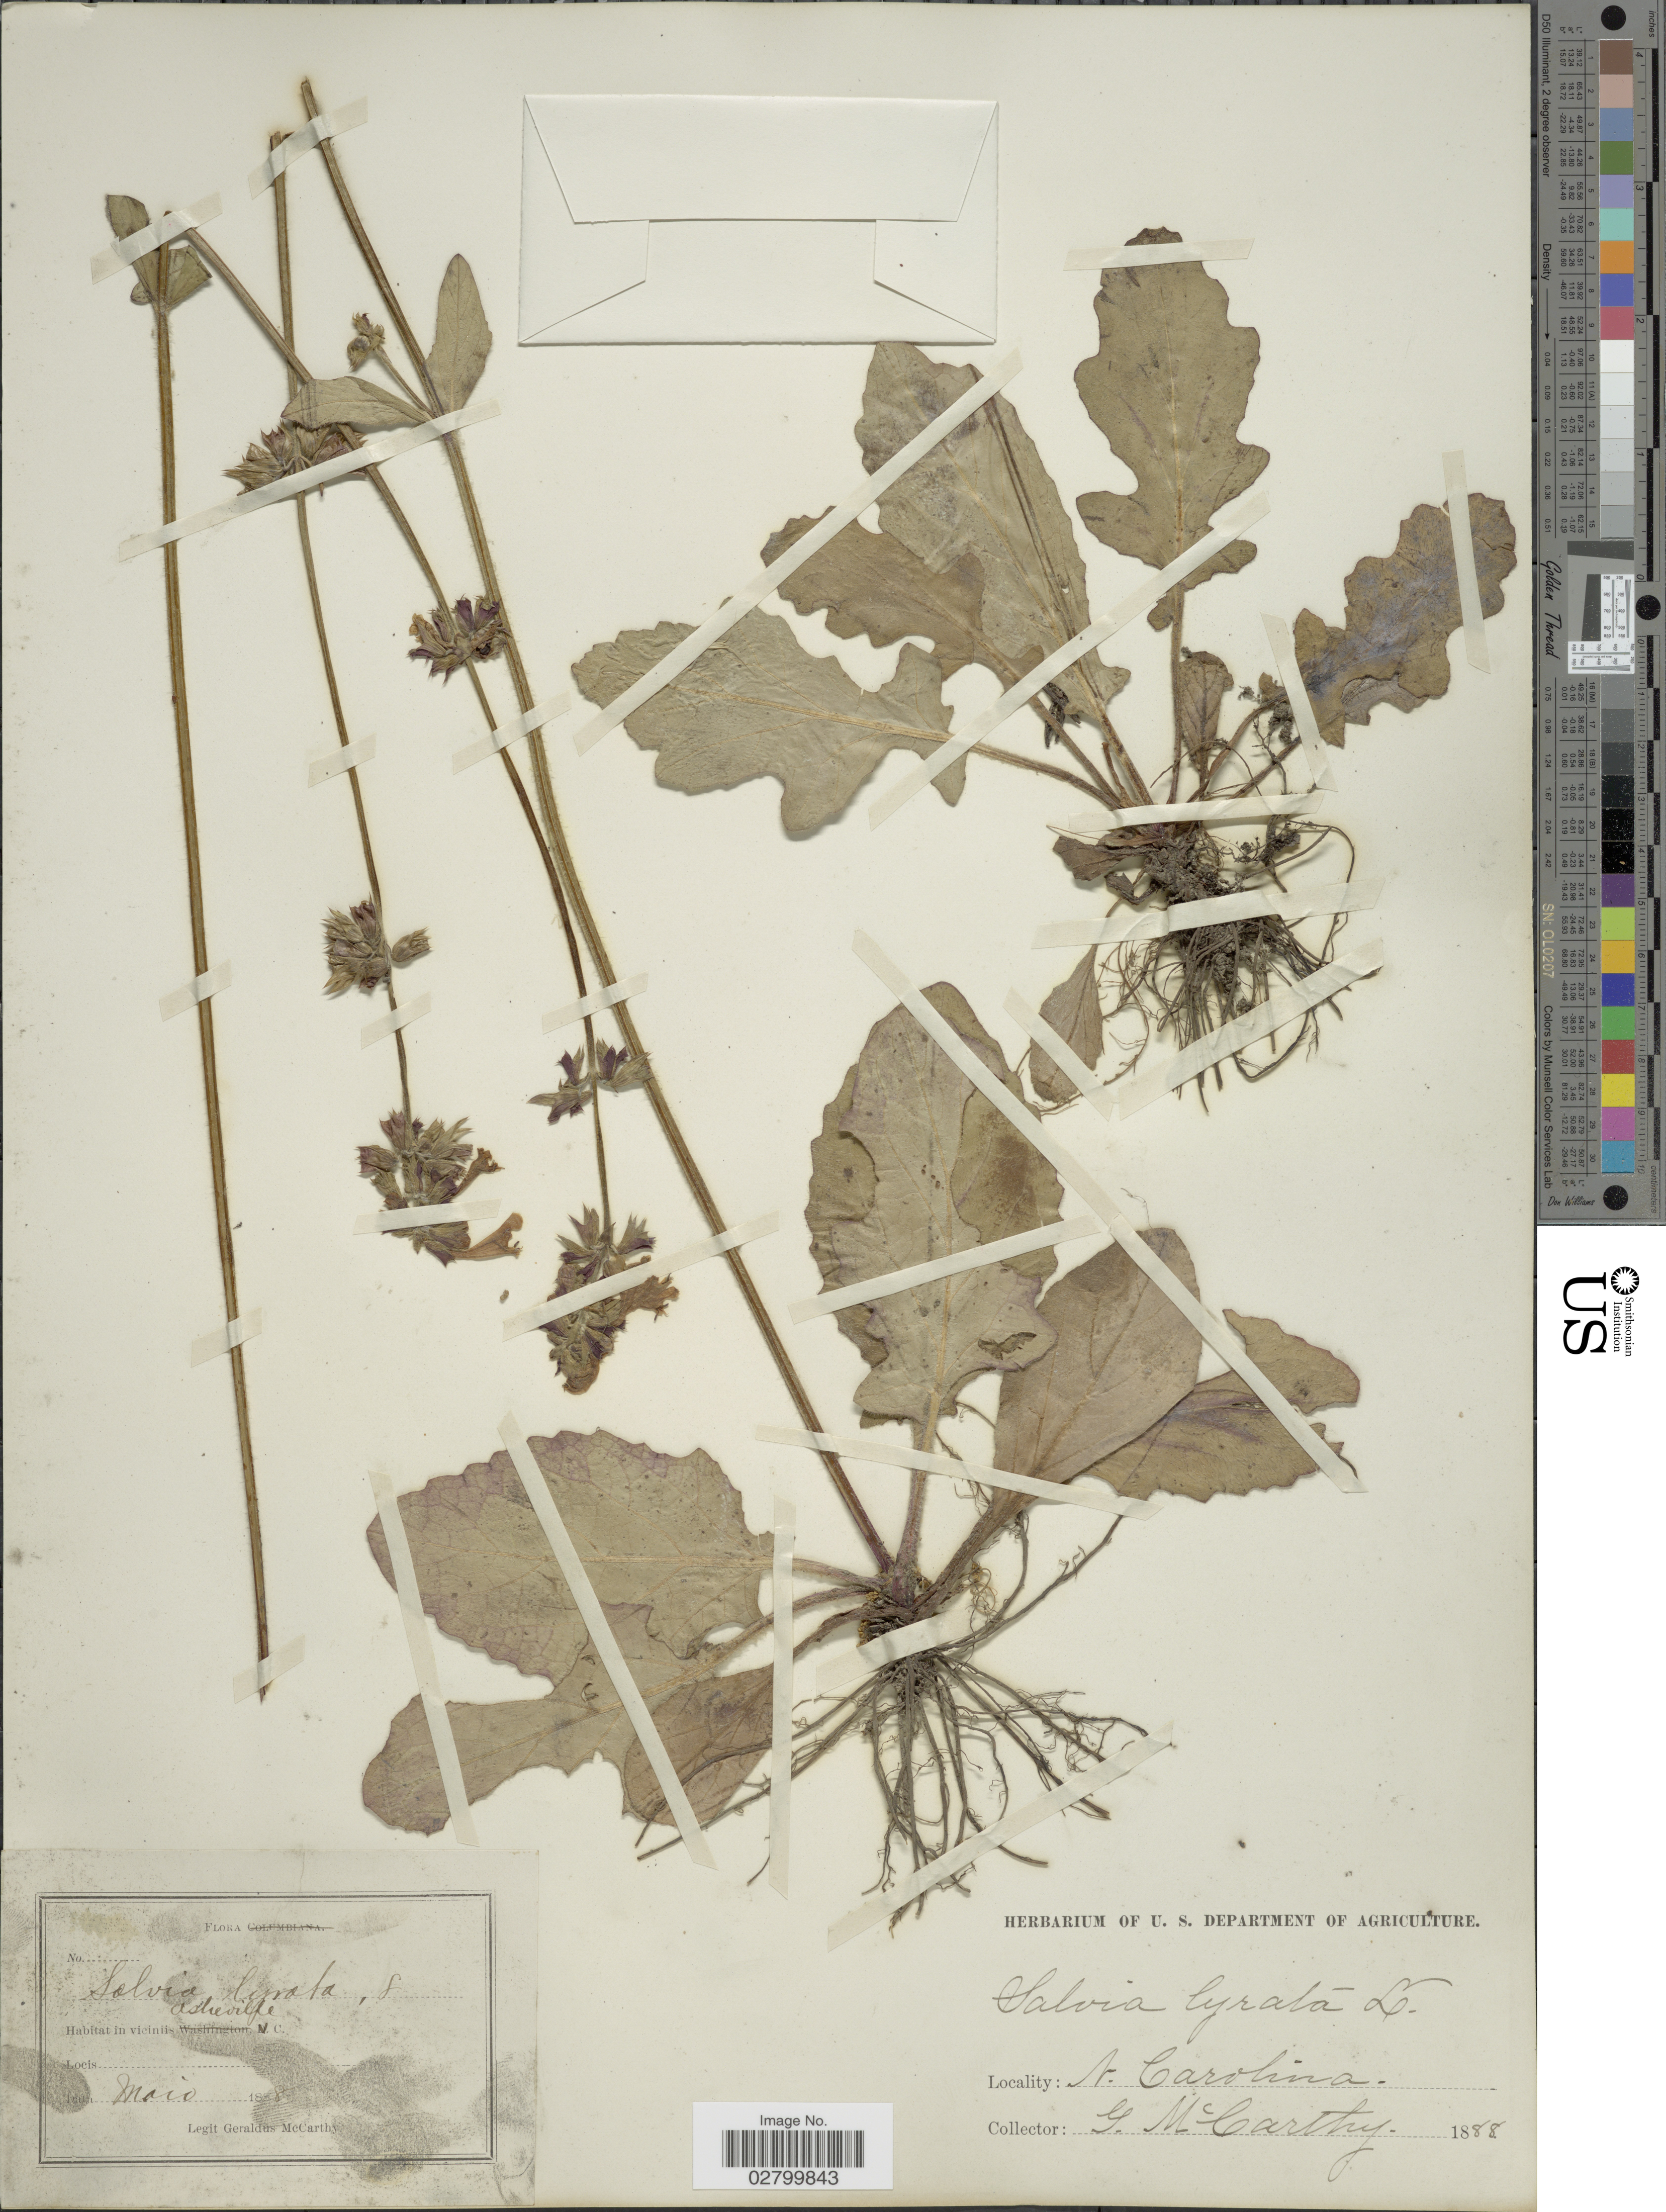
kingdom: Plantae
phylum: Tracheophyta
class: Magnoliopsida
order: Lamiales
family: Lamiaceae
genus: Salvia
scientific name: Salvia lyrata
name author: L.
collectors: M. McCarthy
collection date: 1888-05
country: United States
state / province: North Carolina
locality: In viciniis Asheville, N.C.